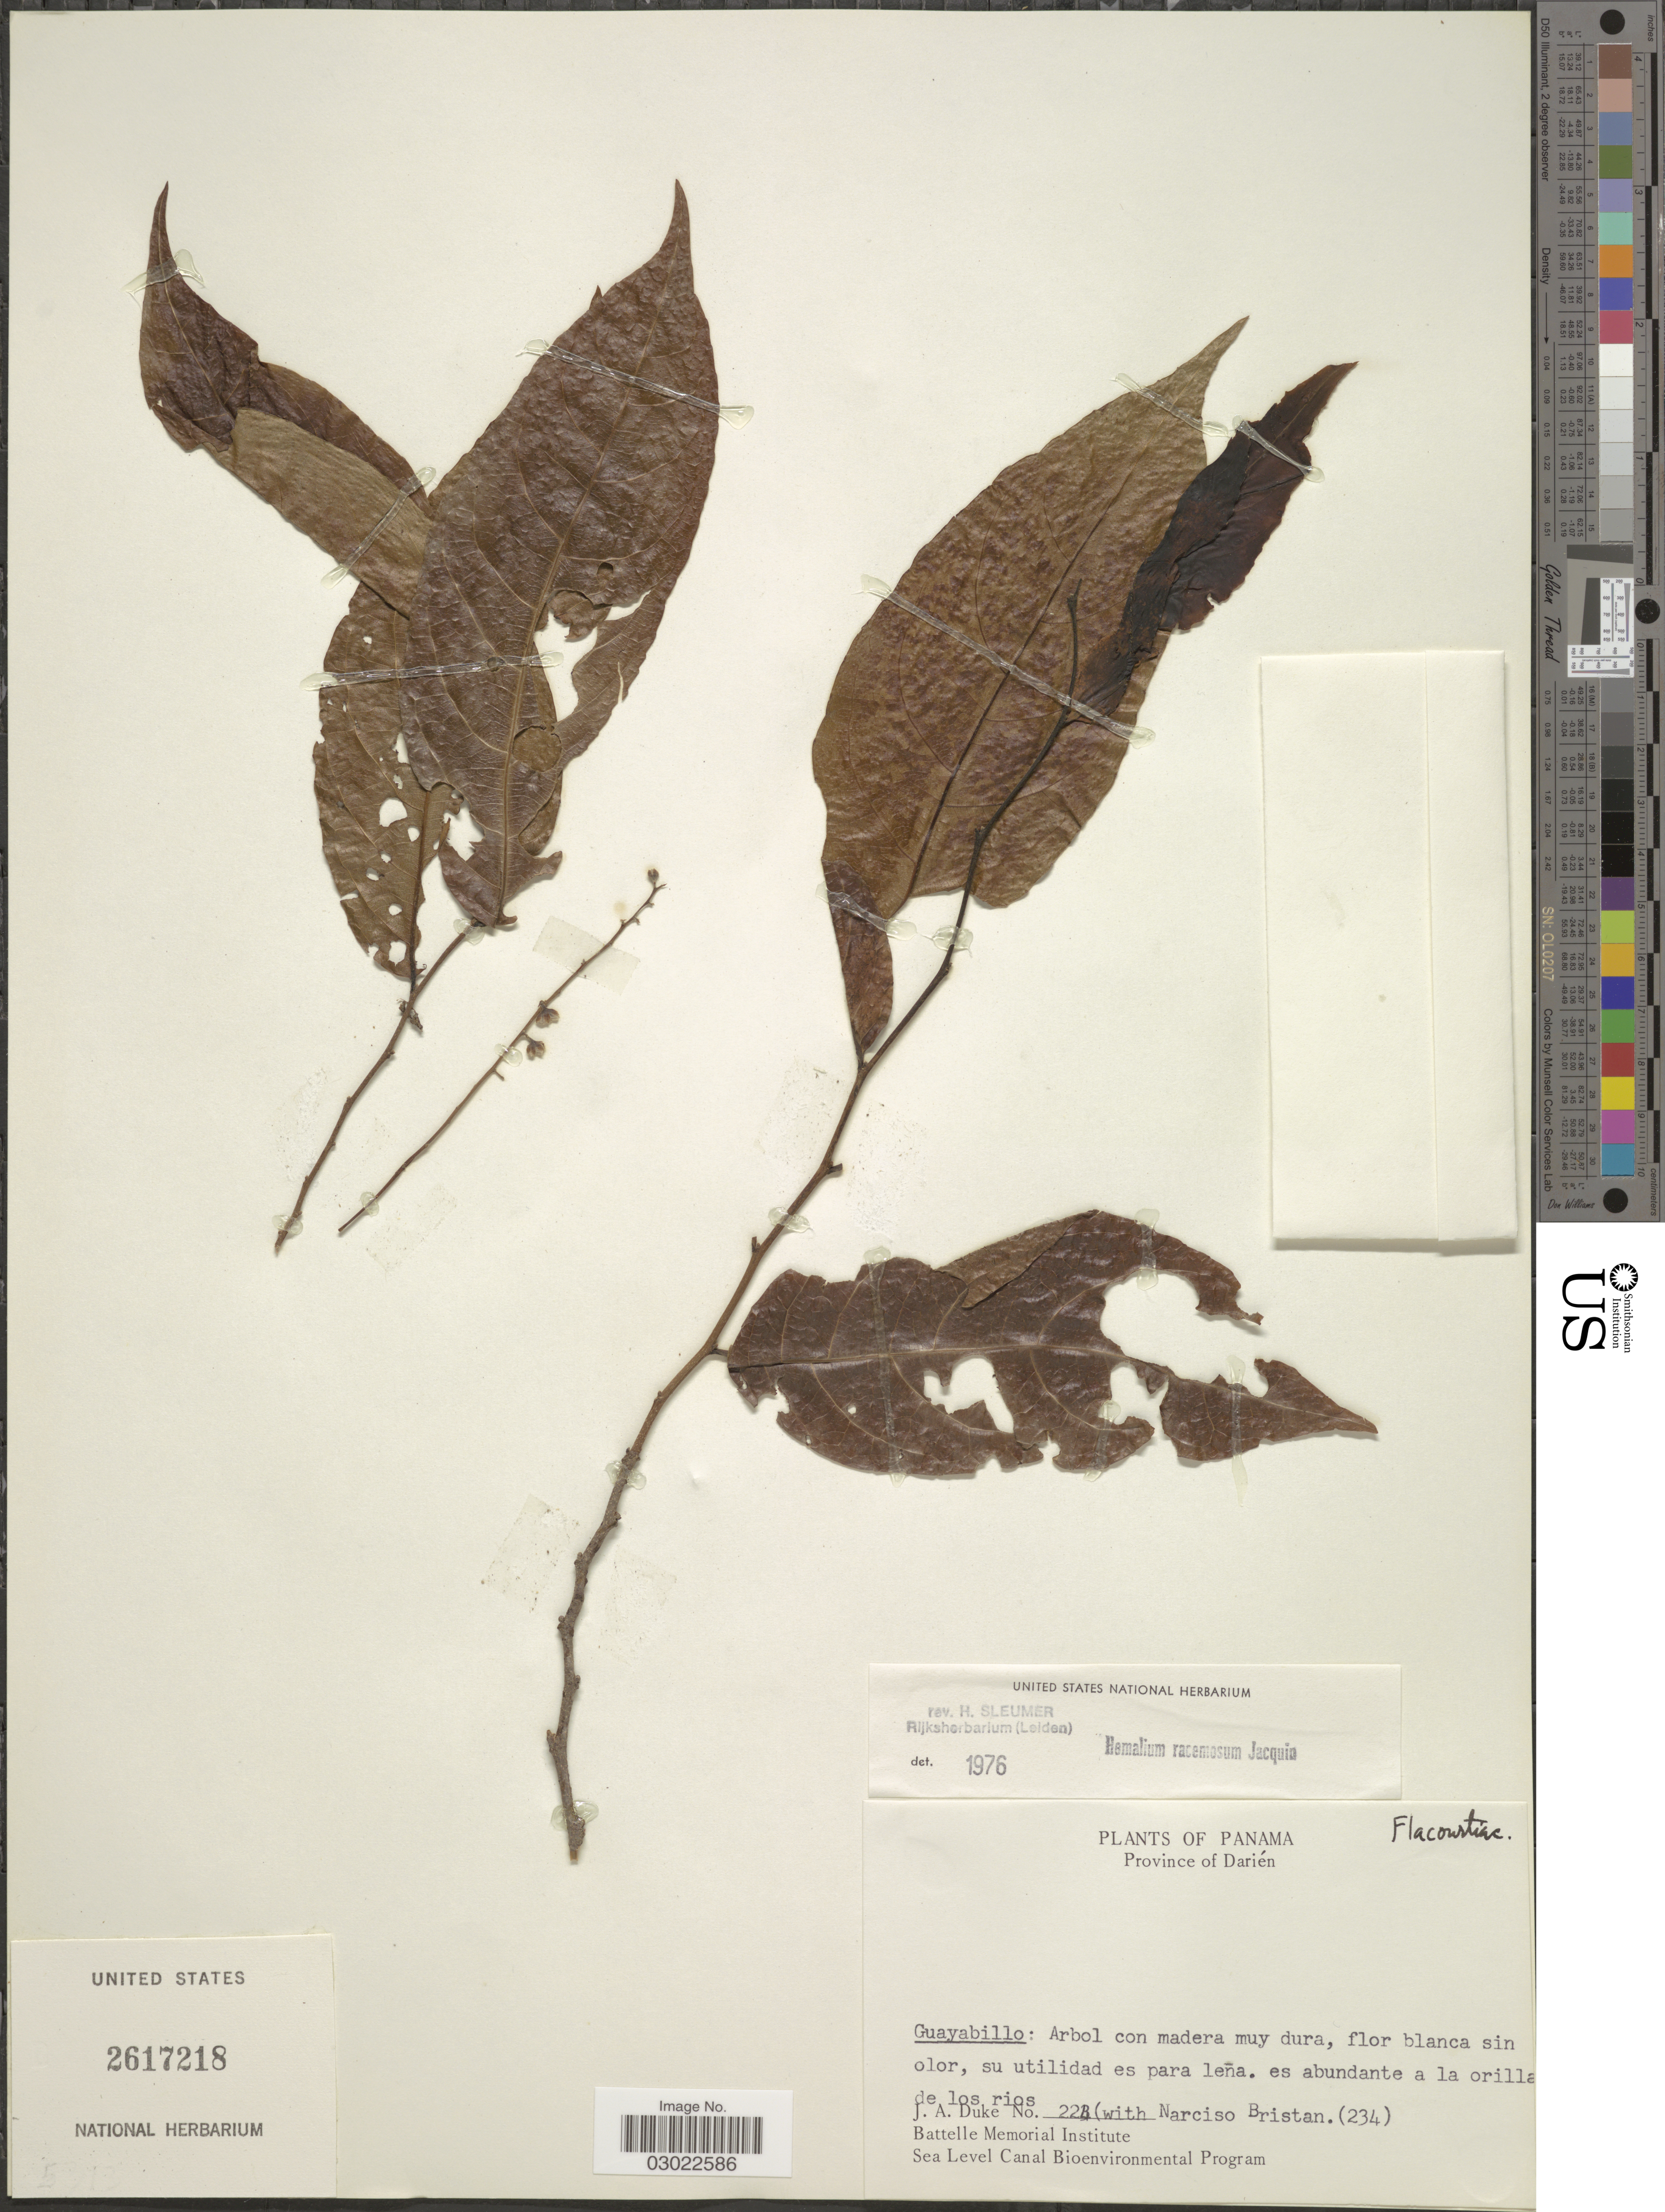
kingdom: Plantae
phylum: Tracheophyta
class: Magnoliopsida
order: Malpighiales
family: Salicaceae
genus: Homalium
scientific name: Homalium racemosum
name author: Jacq.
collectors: J. A. Duke & N. Bristan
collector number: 224/234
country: Panama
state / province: Darién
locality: Guayabillo: Arbol con madera muy dura, flor blanca sin olor, su utilidad es para leña. es abundante a la orilla de los rios.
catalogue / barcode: US 2617218